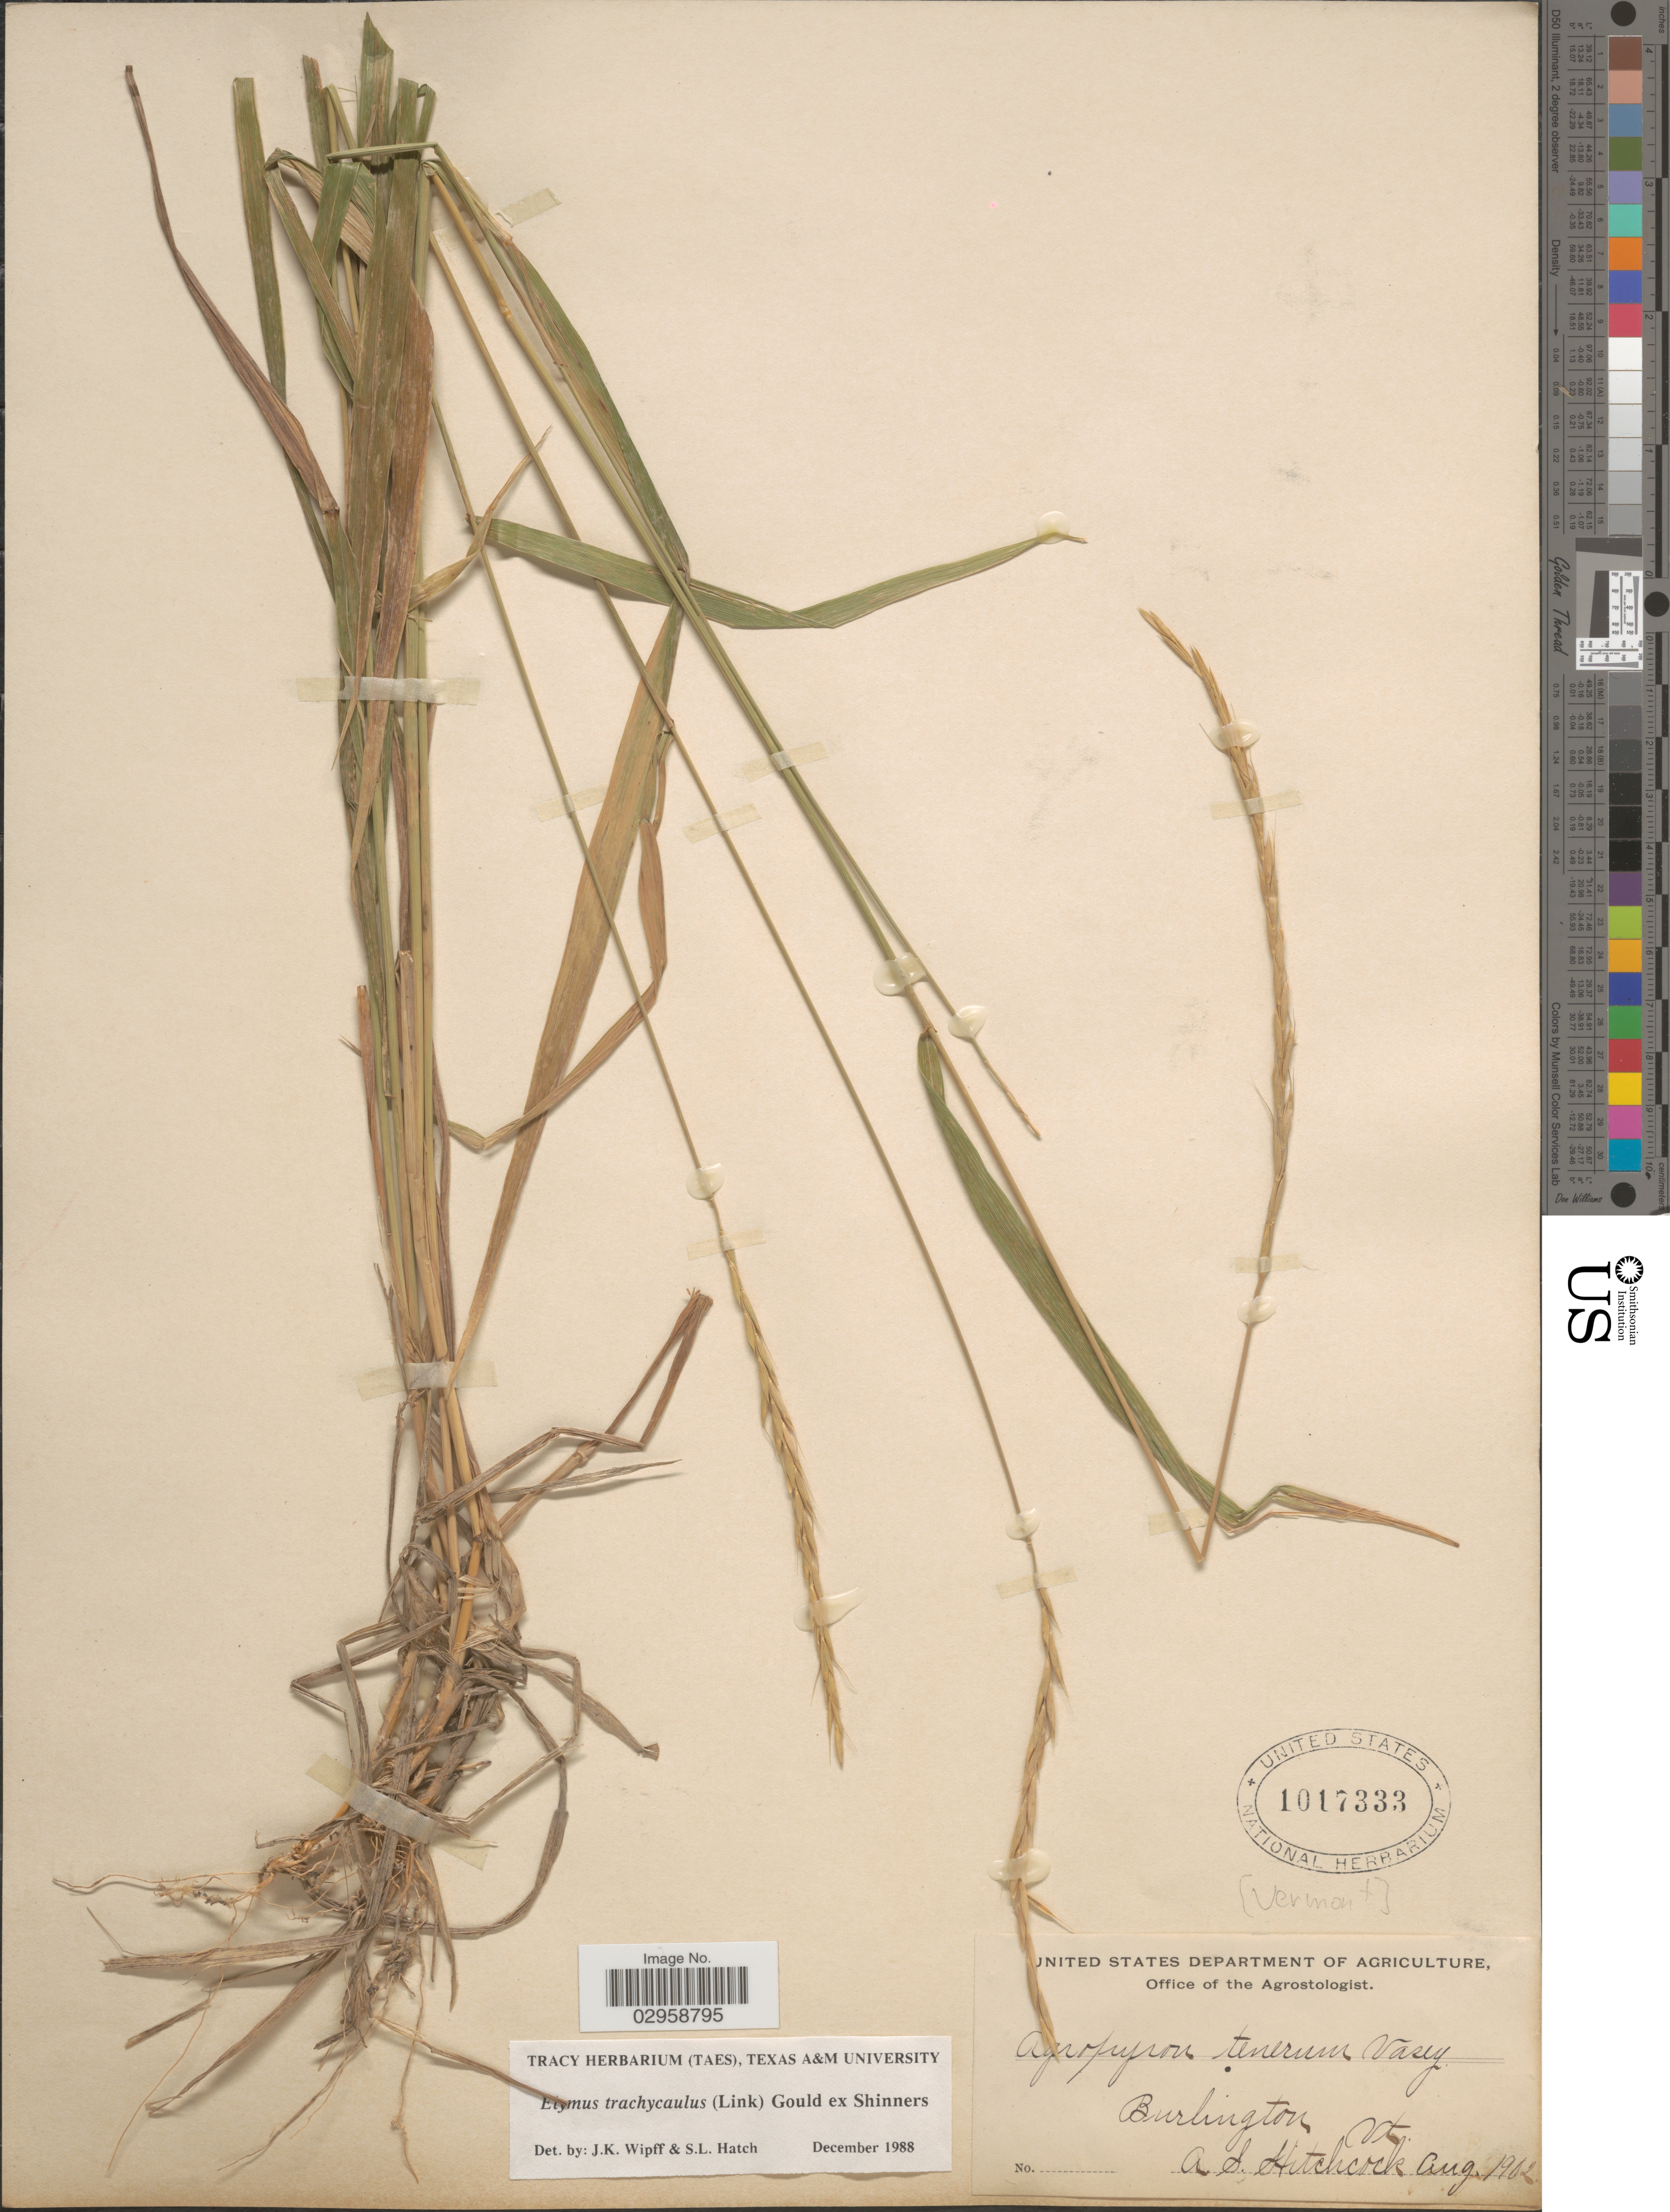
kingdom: Plantae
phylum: Tracheophyta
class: Liliopsida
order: Poales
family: Poaceae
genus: Elymus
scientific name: Elymus trachycaulus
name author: (Link) Gould ex Shinners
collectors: A. S. Hitchcock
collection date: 1902-08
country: United States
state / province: Vermont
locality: Burlington.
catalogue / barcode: US 1017333